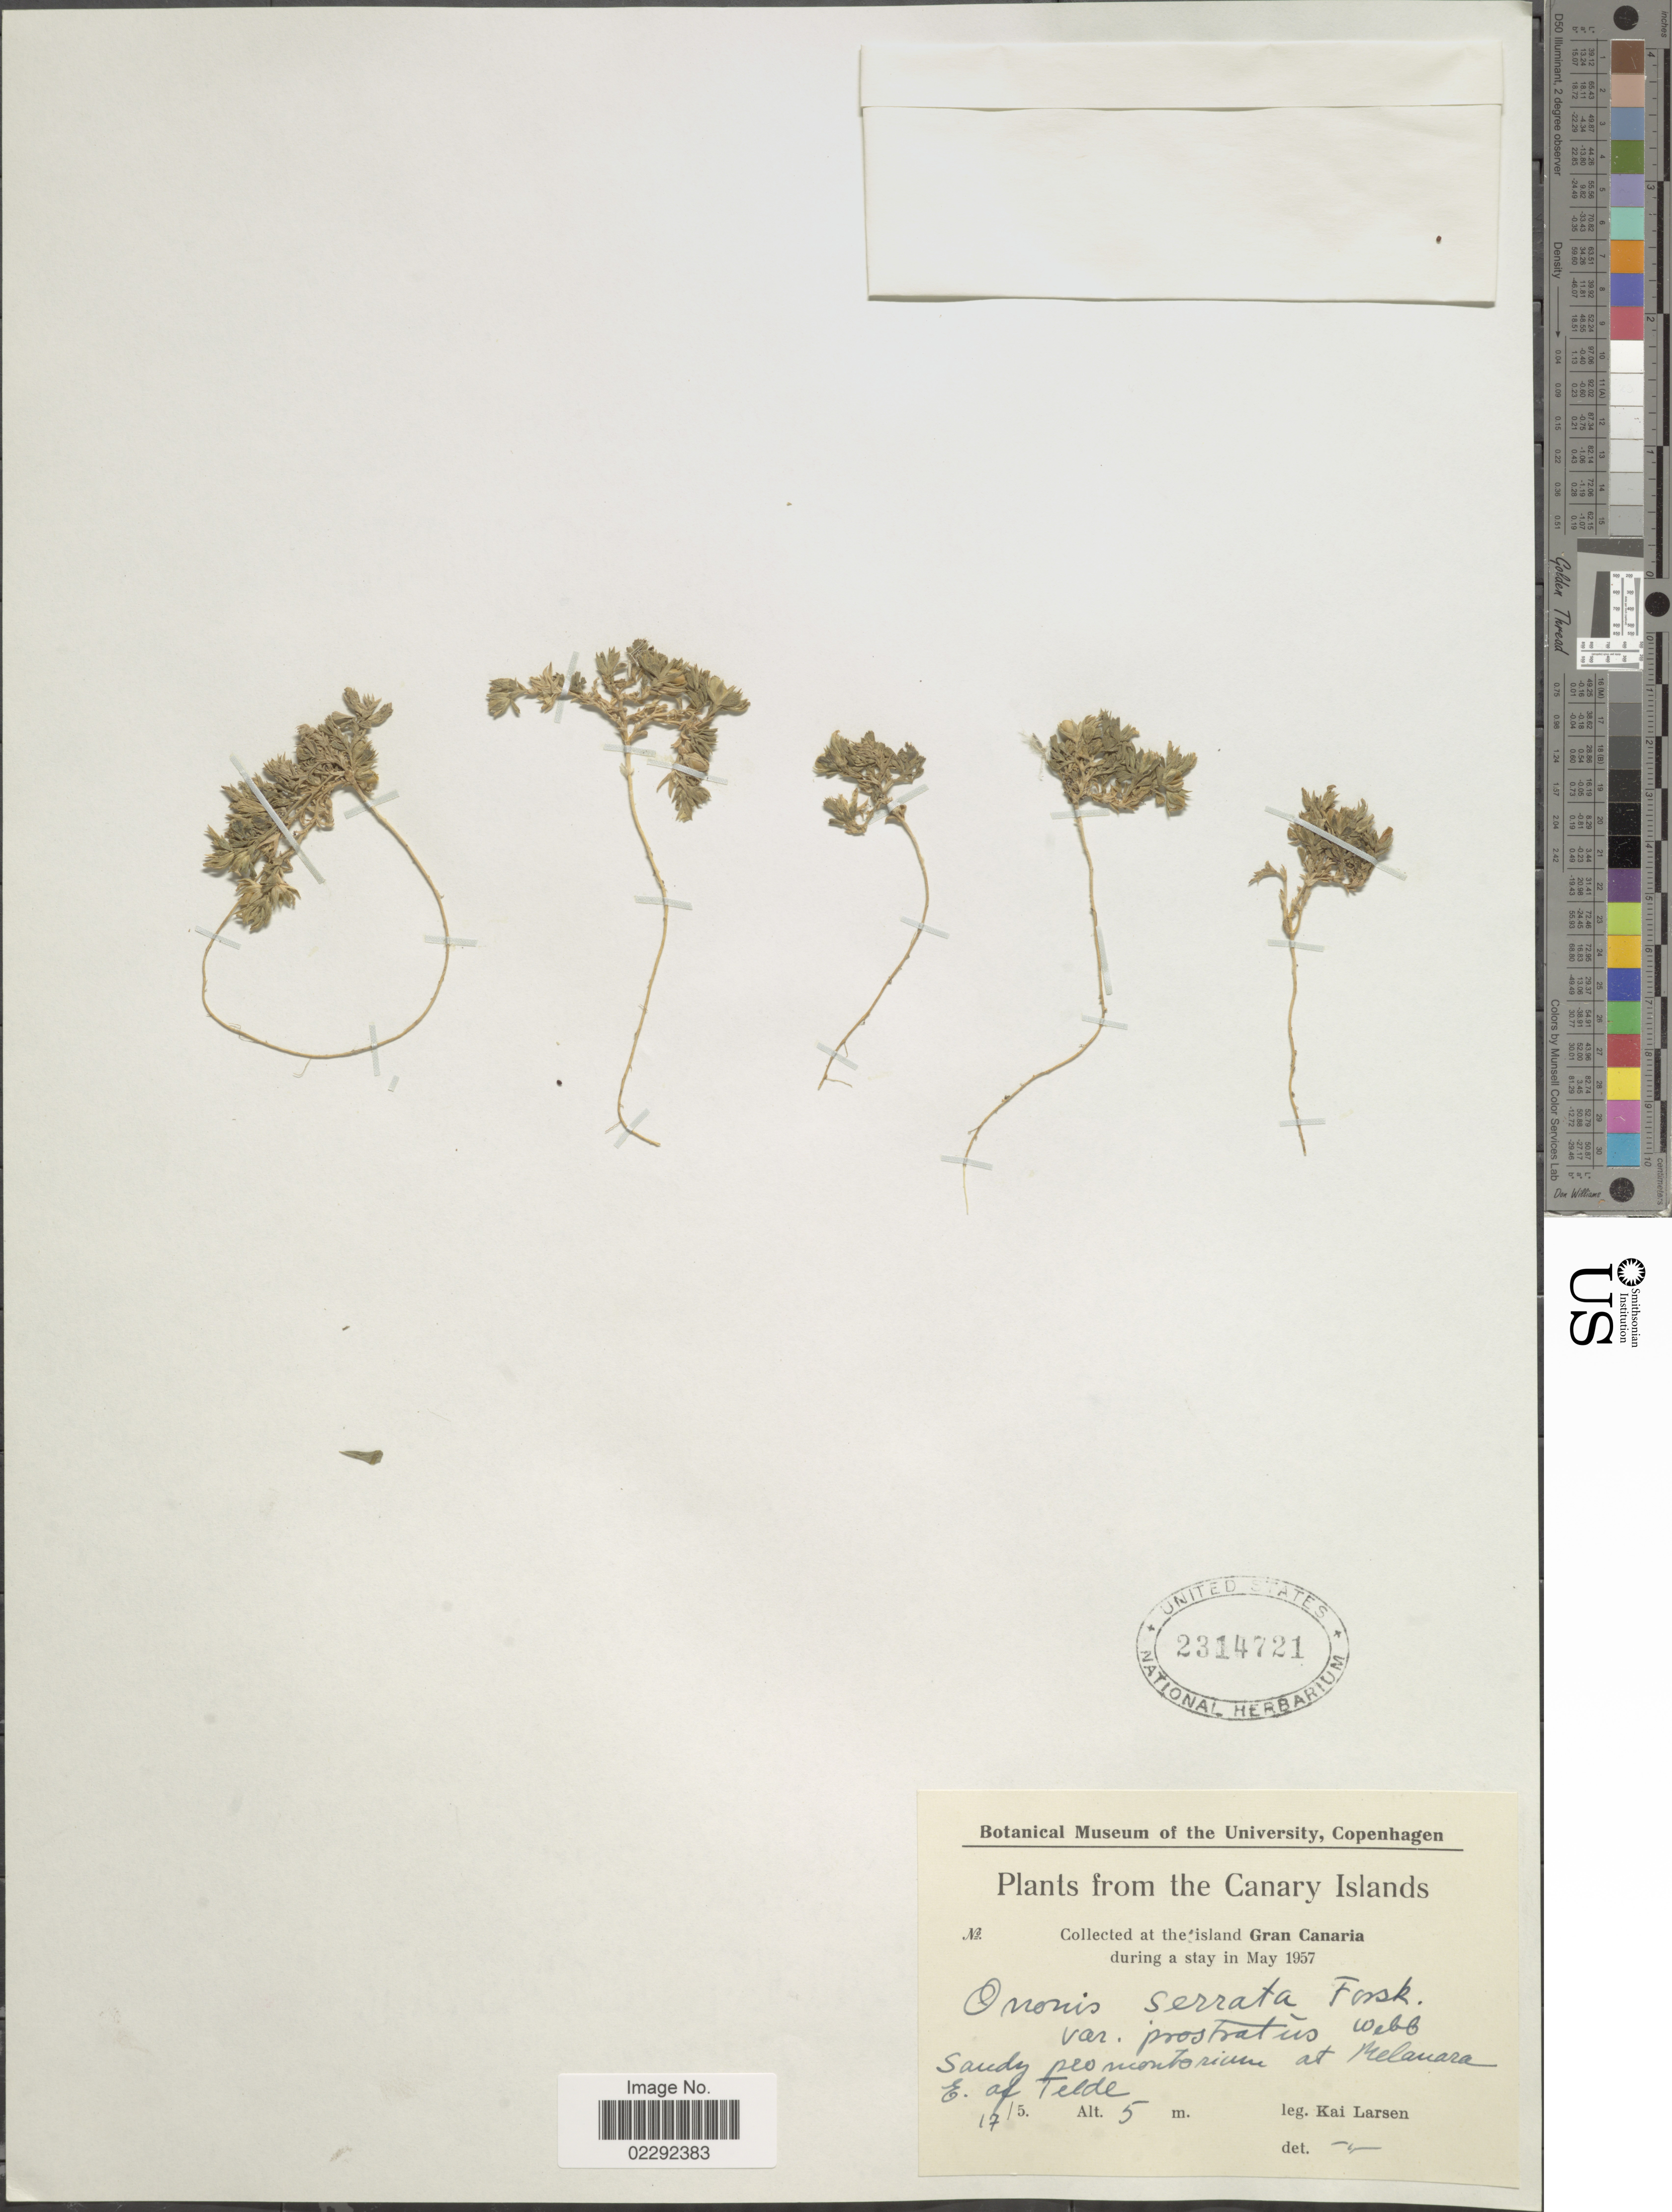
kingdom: Plantae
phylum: Tracheophyta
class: Magnoliopsida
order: Fabales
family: Fabaceae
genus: Ononis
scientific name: Ononis serrata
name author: Forssk.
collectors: K. Larsen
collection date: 1957-05-17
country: Spain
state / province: Canarias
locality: Canary Islands. island Gran Canaria. Sandy promonitorium at Melanara E. of Telde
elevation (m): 5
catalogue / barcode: US 2314721